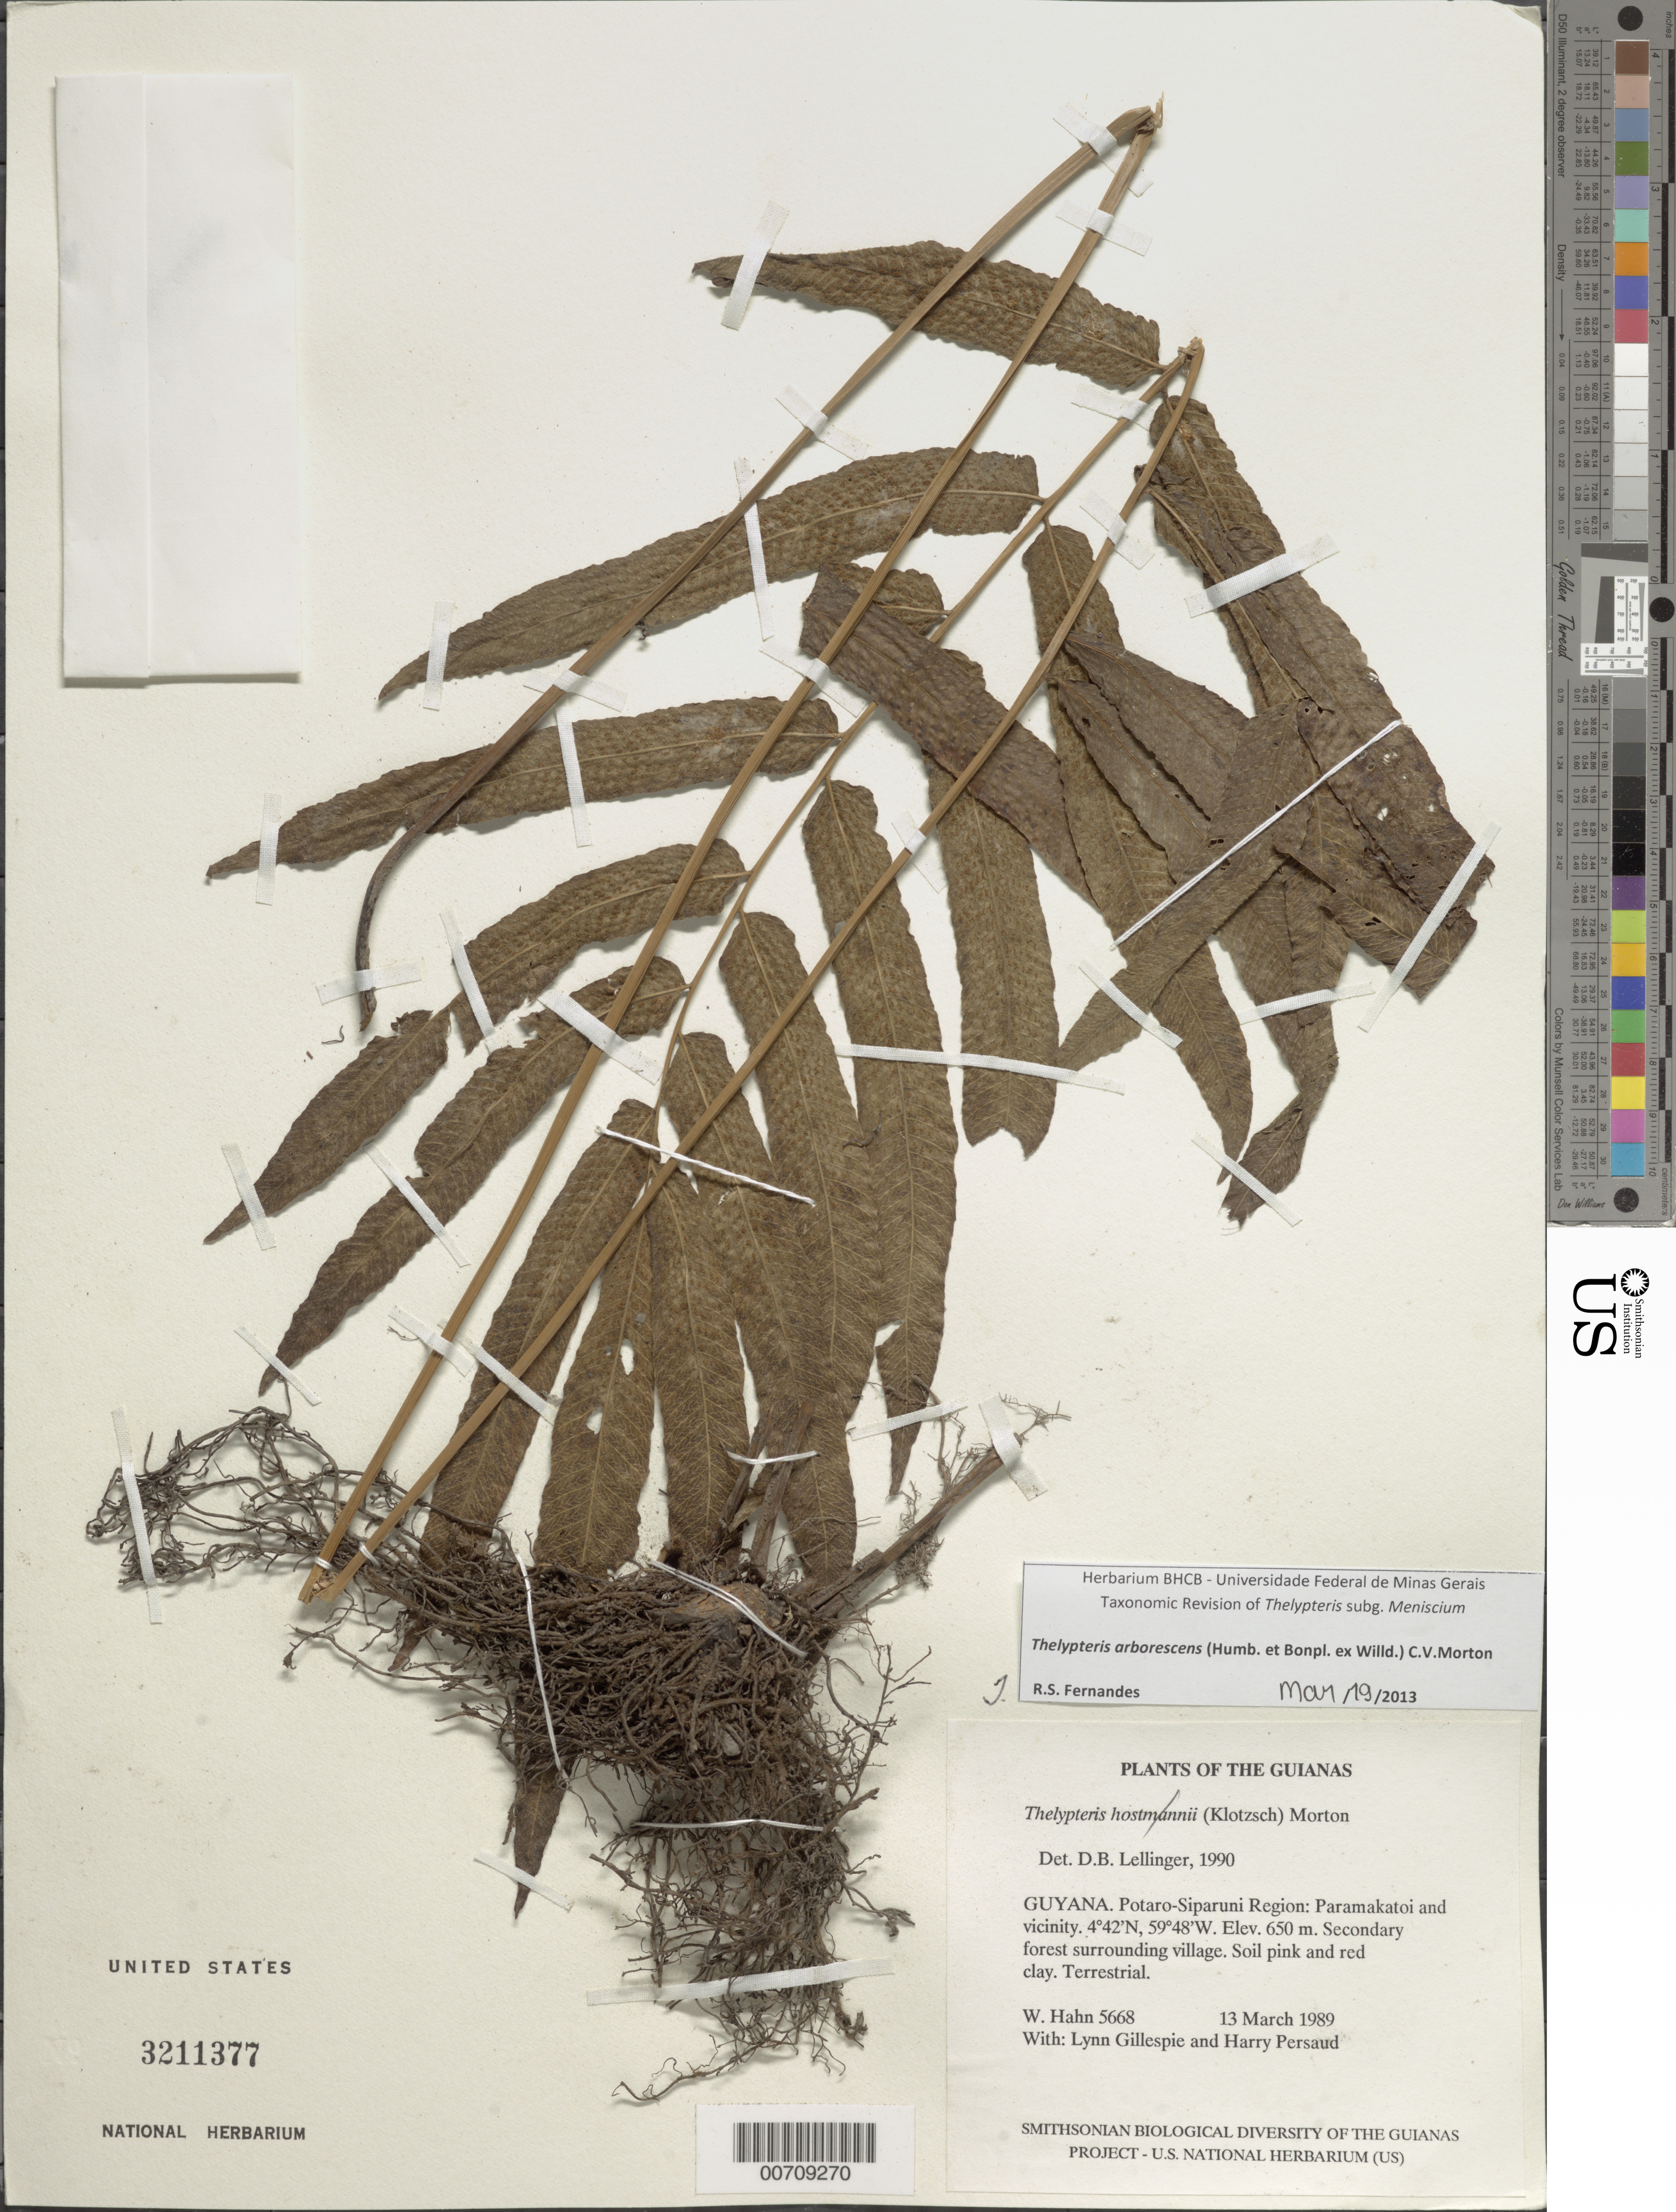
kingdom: Plantae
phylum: Tracheophyta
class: Polypodiopsida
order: Polypodiales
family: Thelypteridaceae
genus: Meniscium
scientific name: Meniscium arborescens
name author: Humb. & Bonpl. ex Willd.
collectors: W. Hahn, L. J. Gillespie & H. Persaud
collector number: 5668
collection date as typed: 13 March 1989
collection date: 1989-03-13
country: Guyana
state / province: Potaro-Siparuni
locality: Paramakatoi and vicinity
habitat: Secondary forest surrounding village. Soil pink and red clay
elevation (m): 650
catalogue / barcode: US 3211377